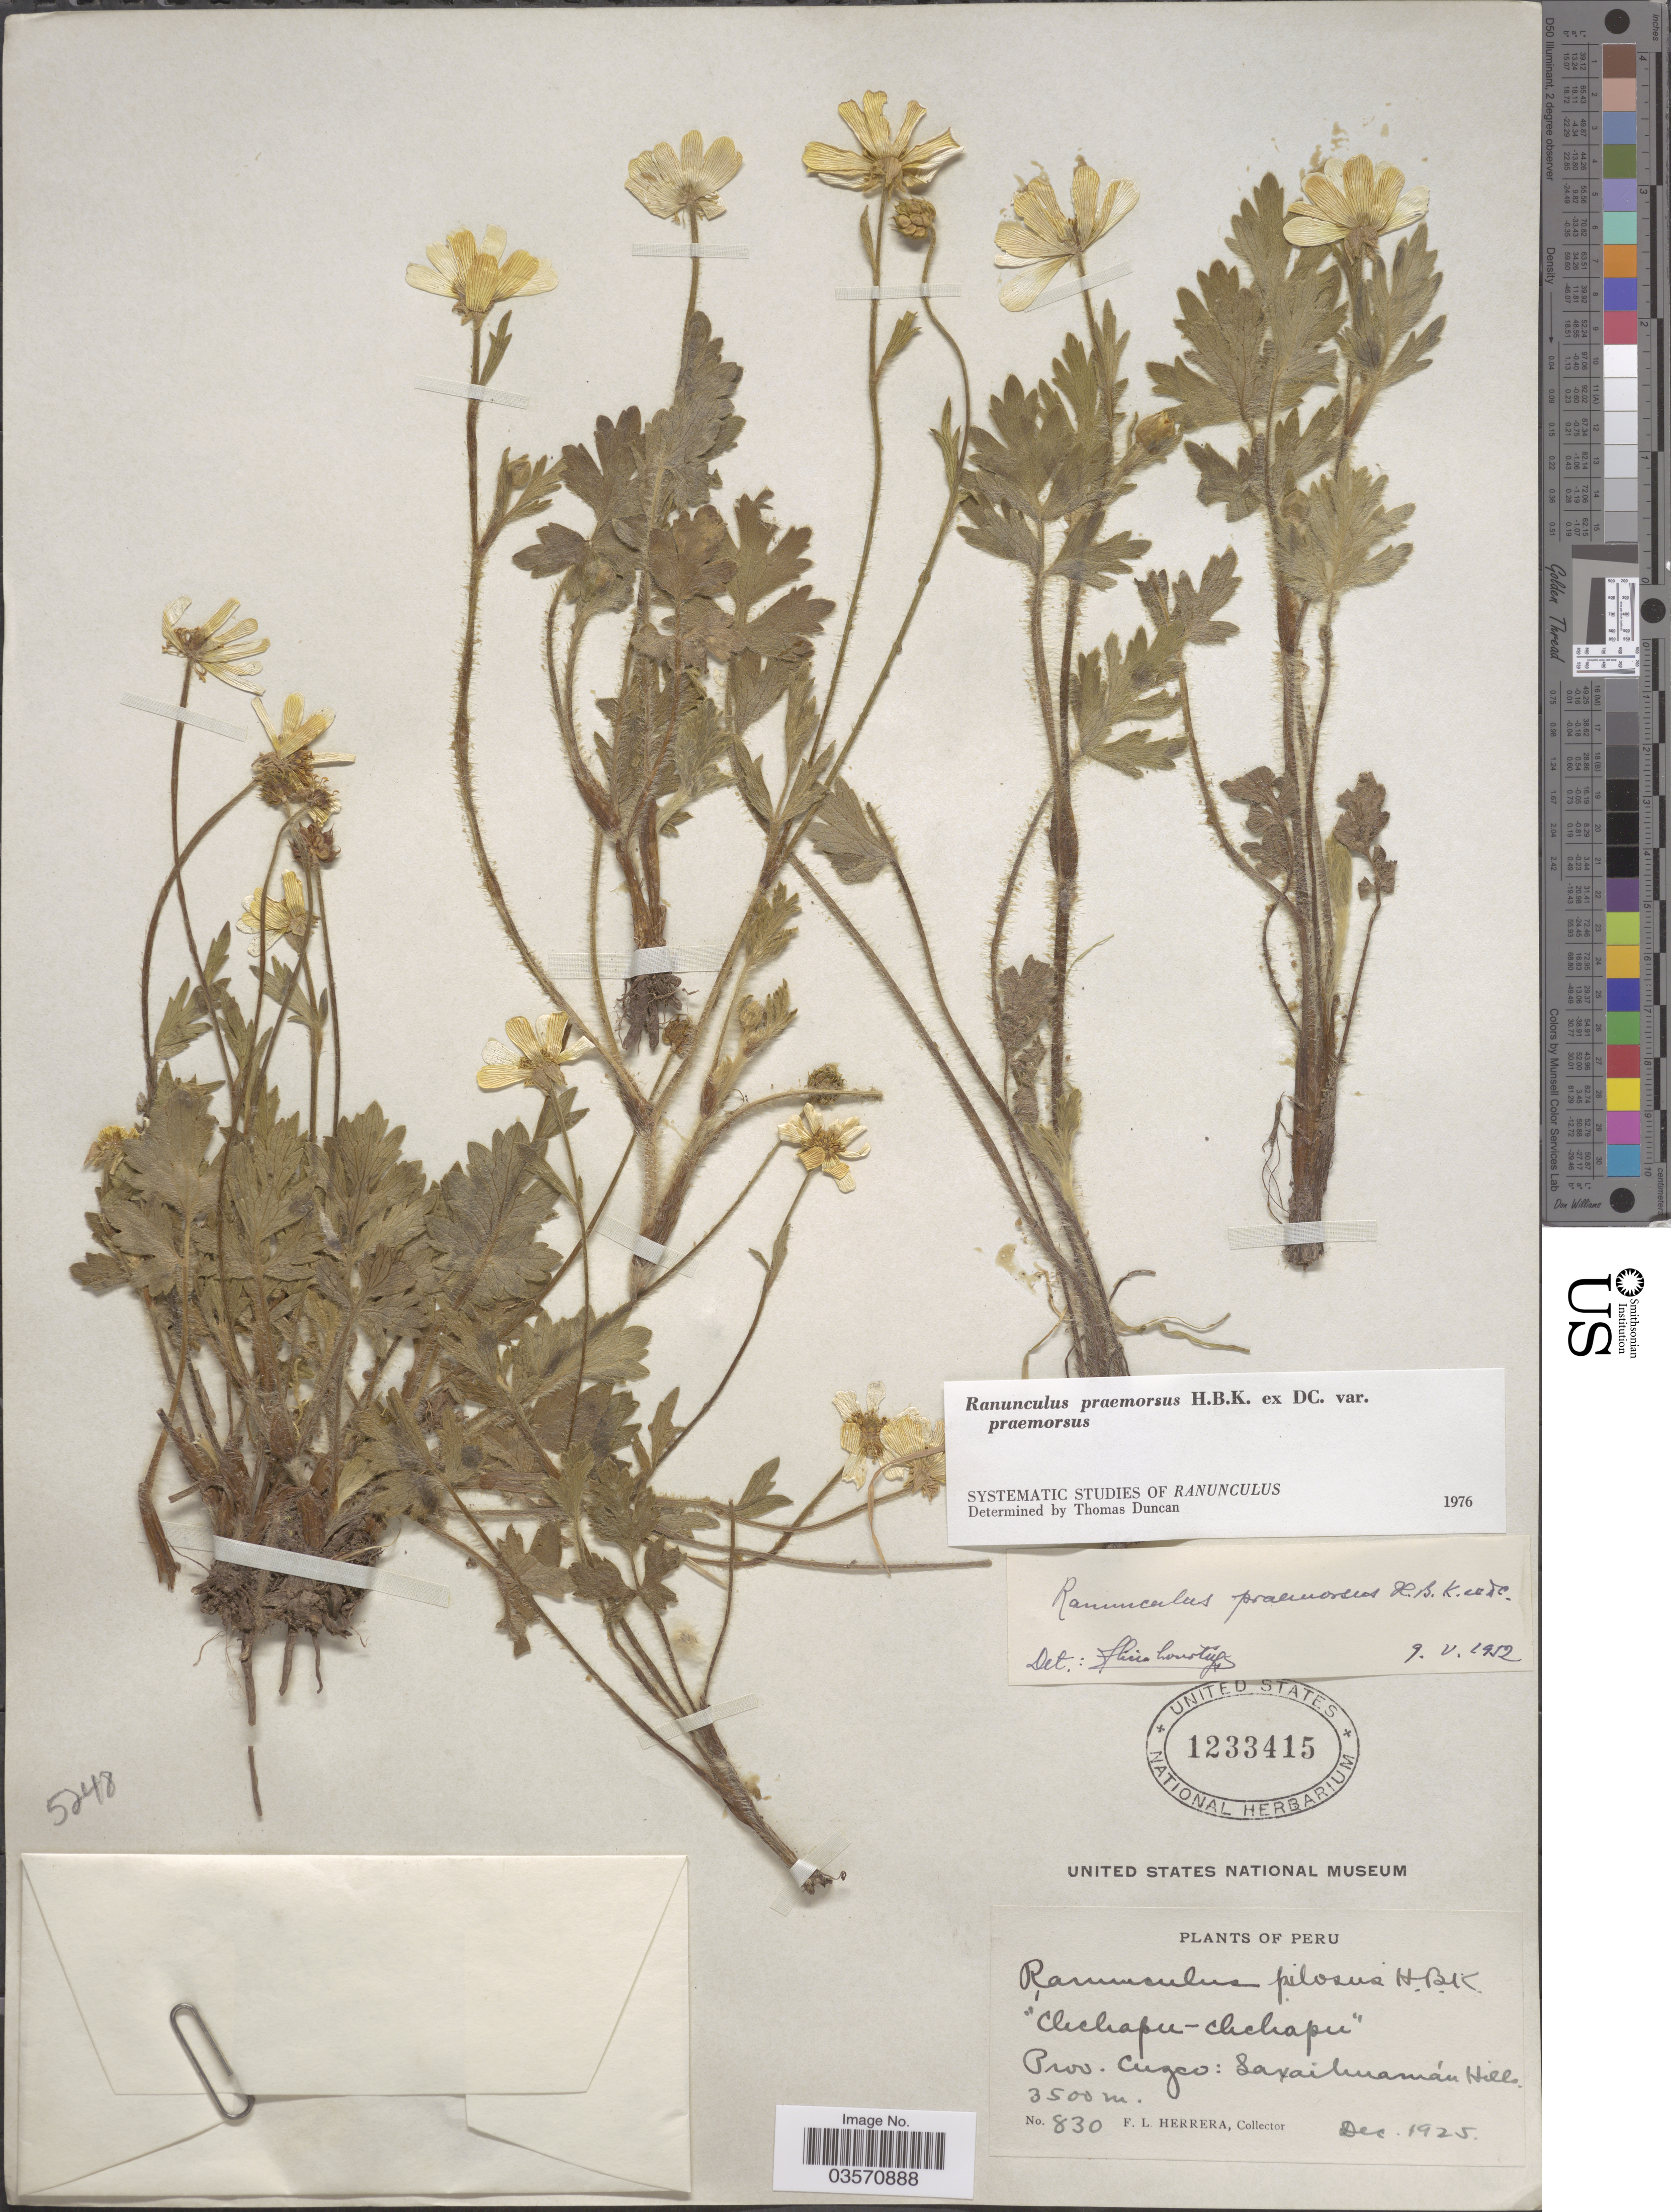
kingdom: Plantae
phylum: Tracheophyta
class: Magnoliopsida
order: Ranunculales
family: Ranunculaceae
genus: Ranunculus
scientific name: Ranunculus praemorsus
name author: Kunth ex DC.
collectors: F. L. Herrera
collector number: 830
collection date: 1925-12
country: Peru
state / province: Cusco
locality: Prov. Cuzco: Saxaihuamán Hills.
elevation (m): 3500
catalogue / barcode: US 1233415